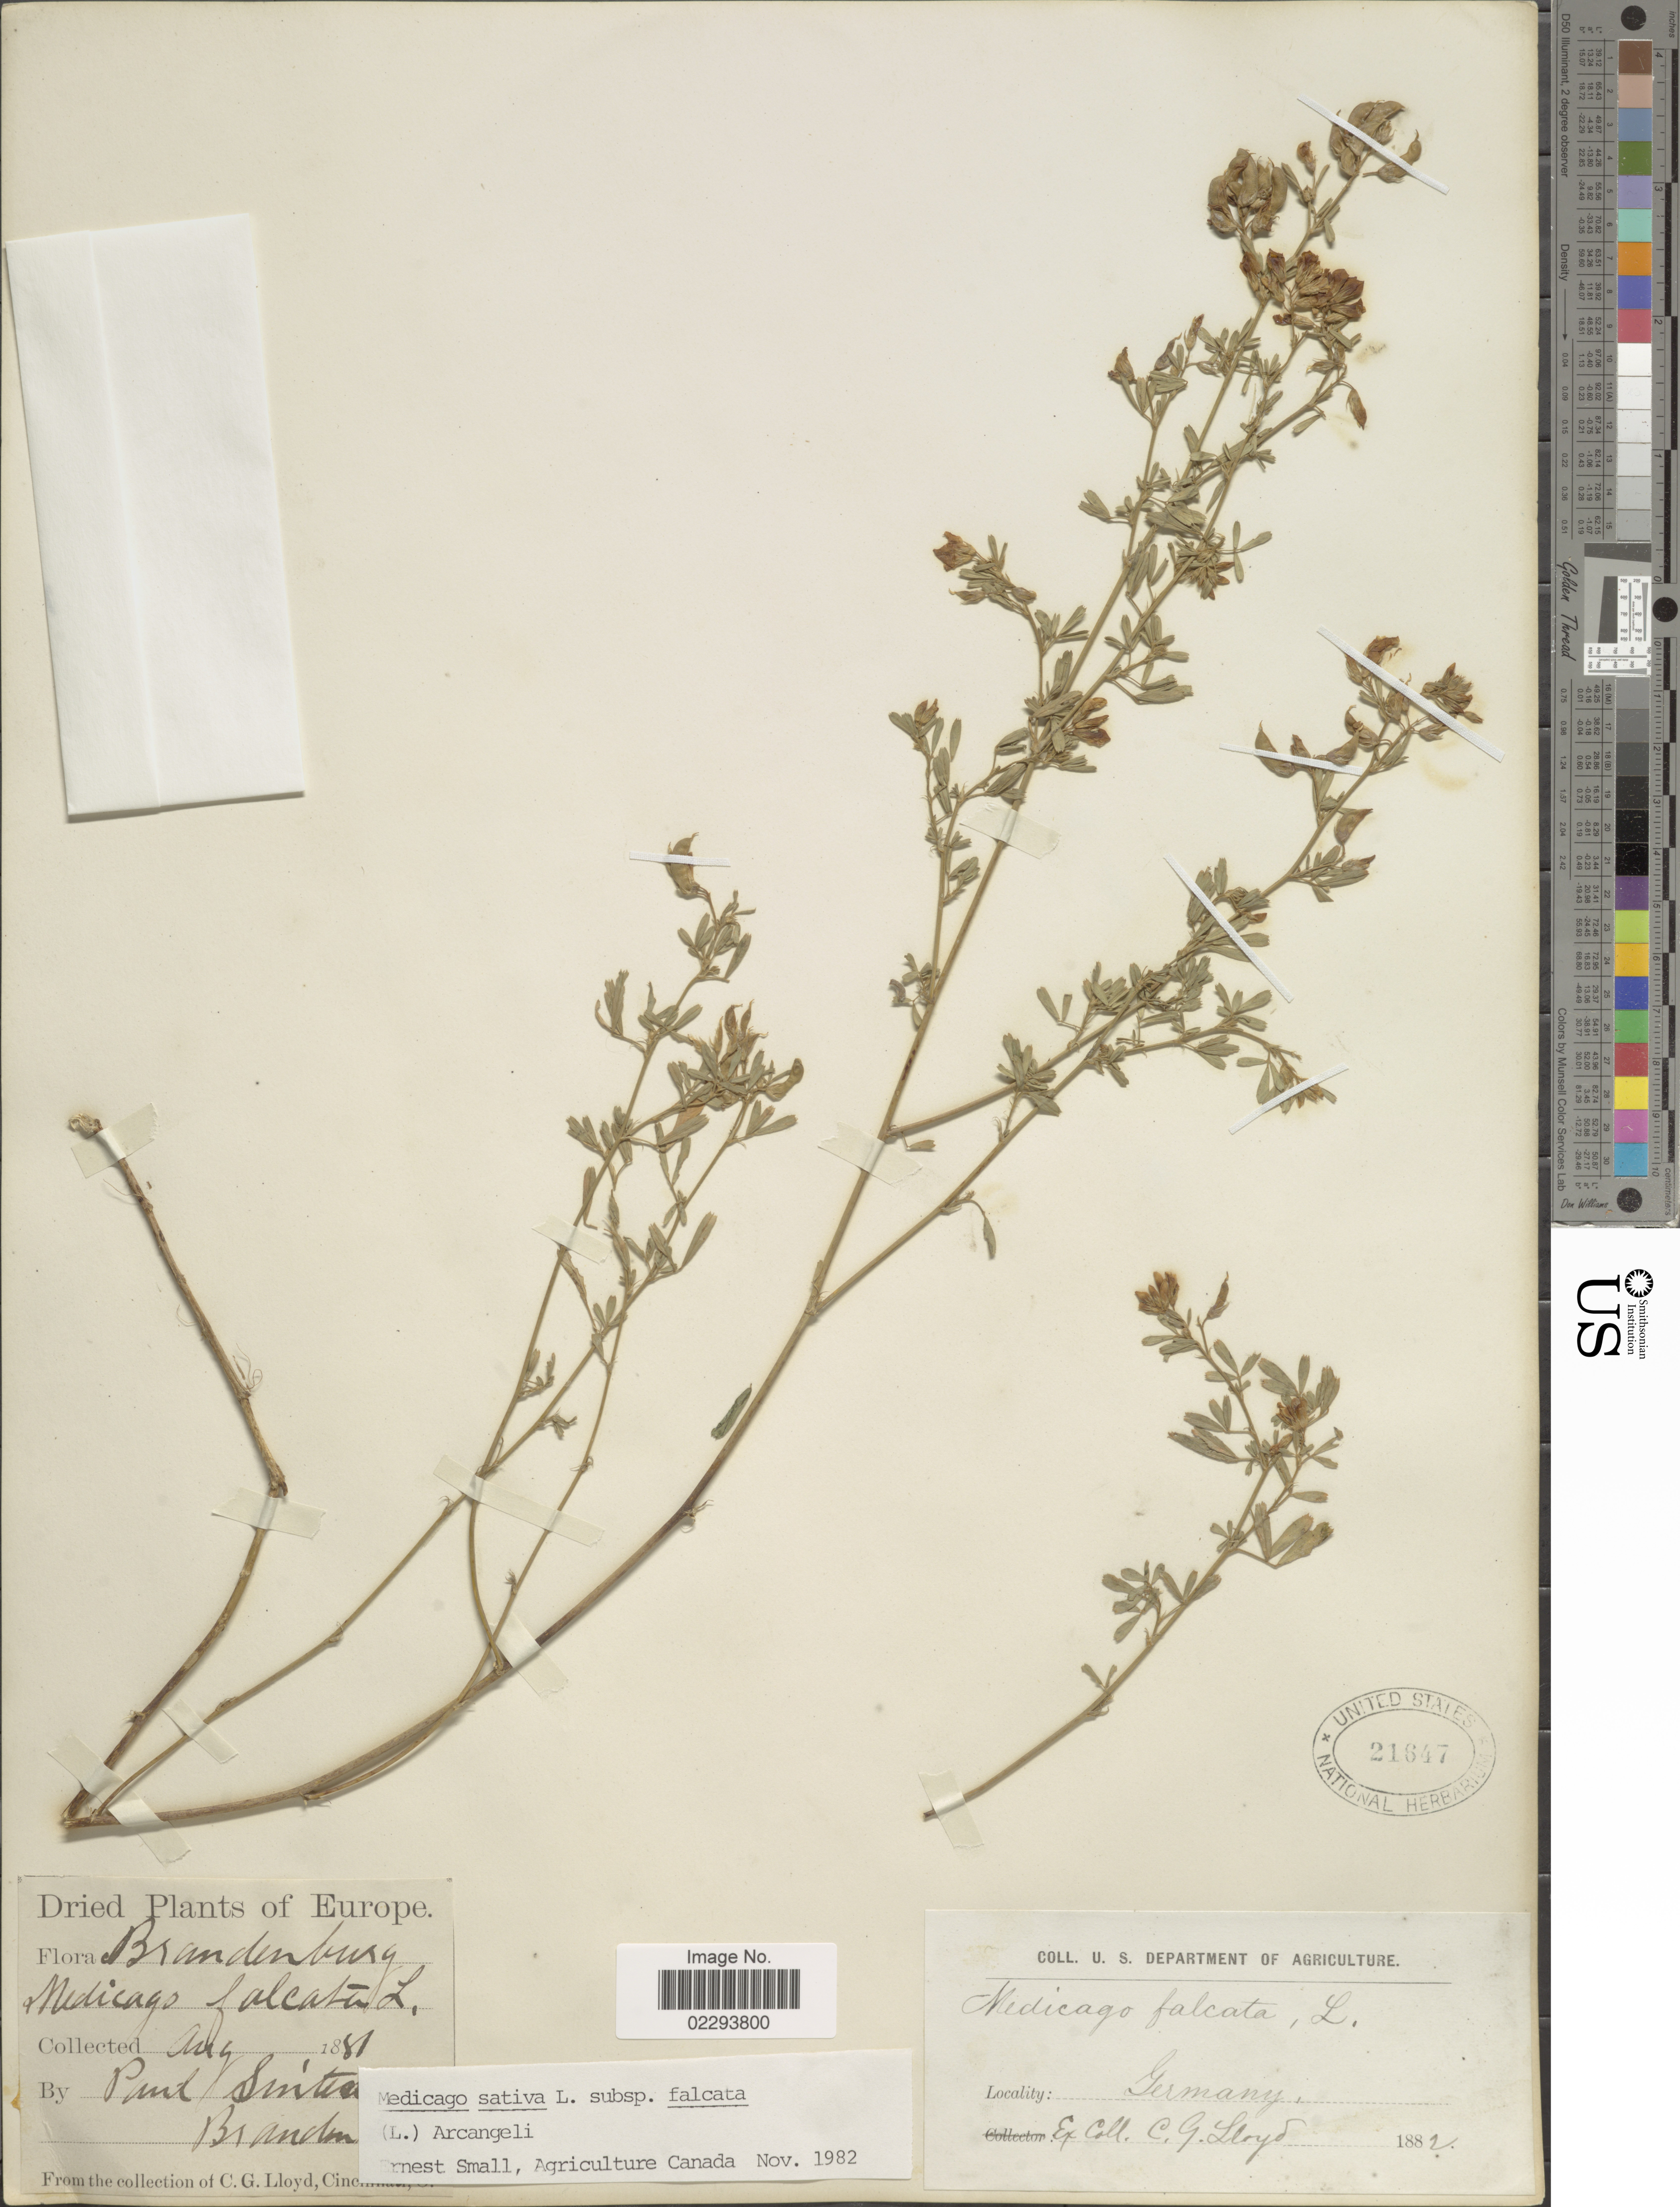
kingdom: Plantae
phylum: Tracheophyta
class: Magnoliopsida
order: Fabales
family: Fabaceae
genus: Medicago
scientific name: Medicago sativa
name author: L.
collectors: C. G. Lloyd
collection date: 1881-08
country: Germany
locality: Pant Sinter [illegible text] Branden. [interpreted]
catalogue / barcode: US 21647